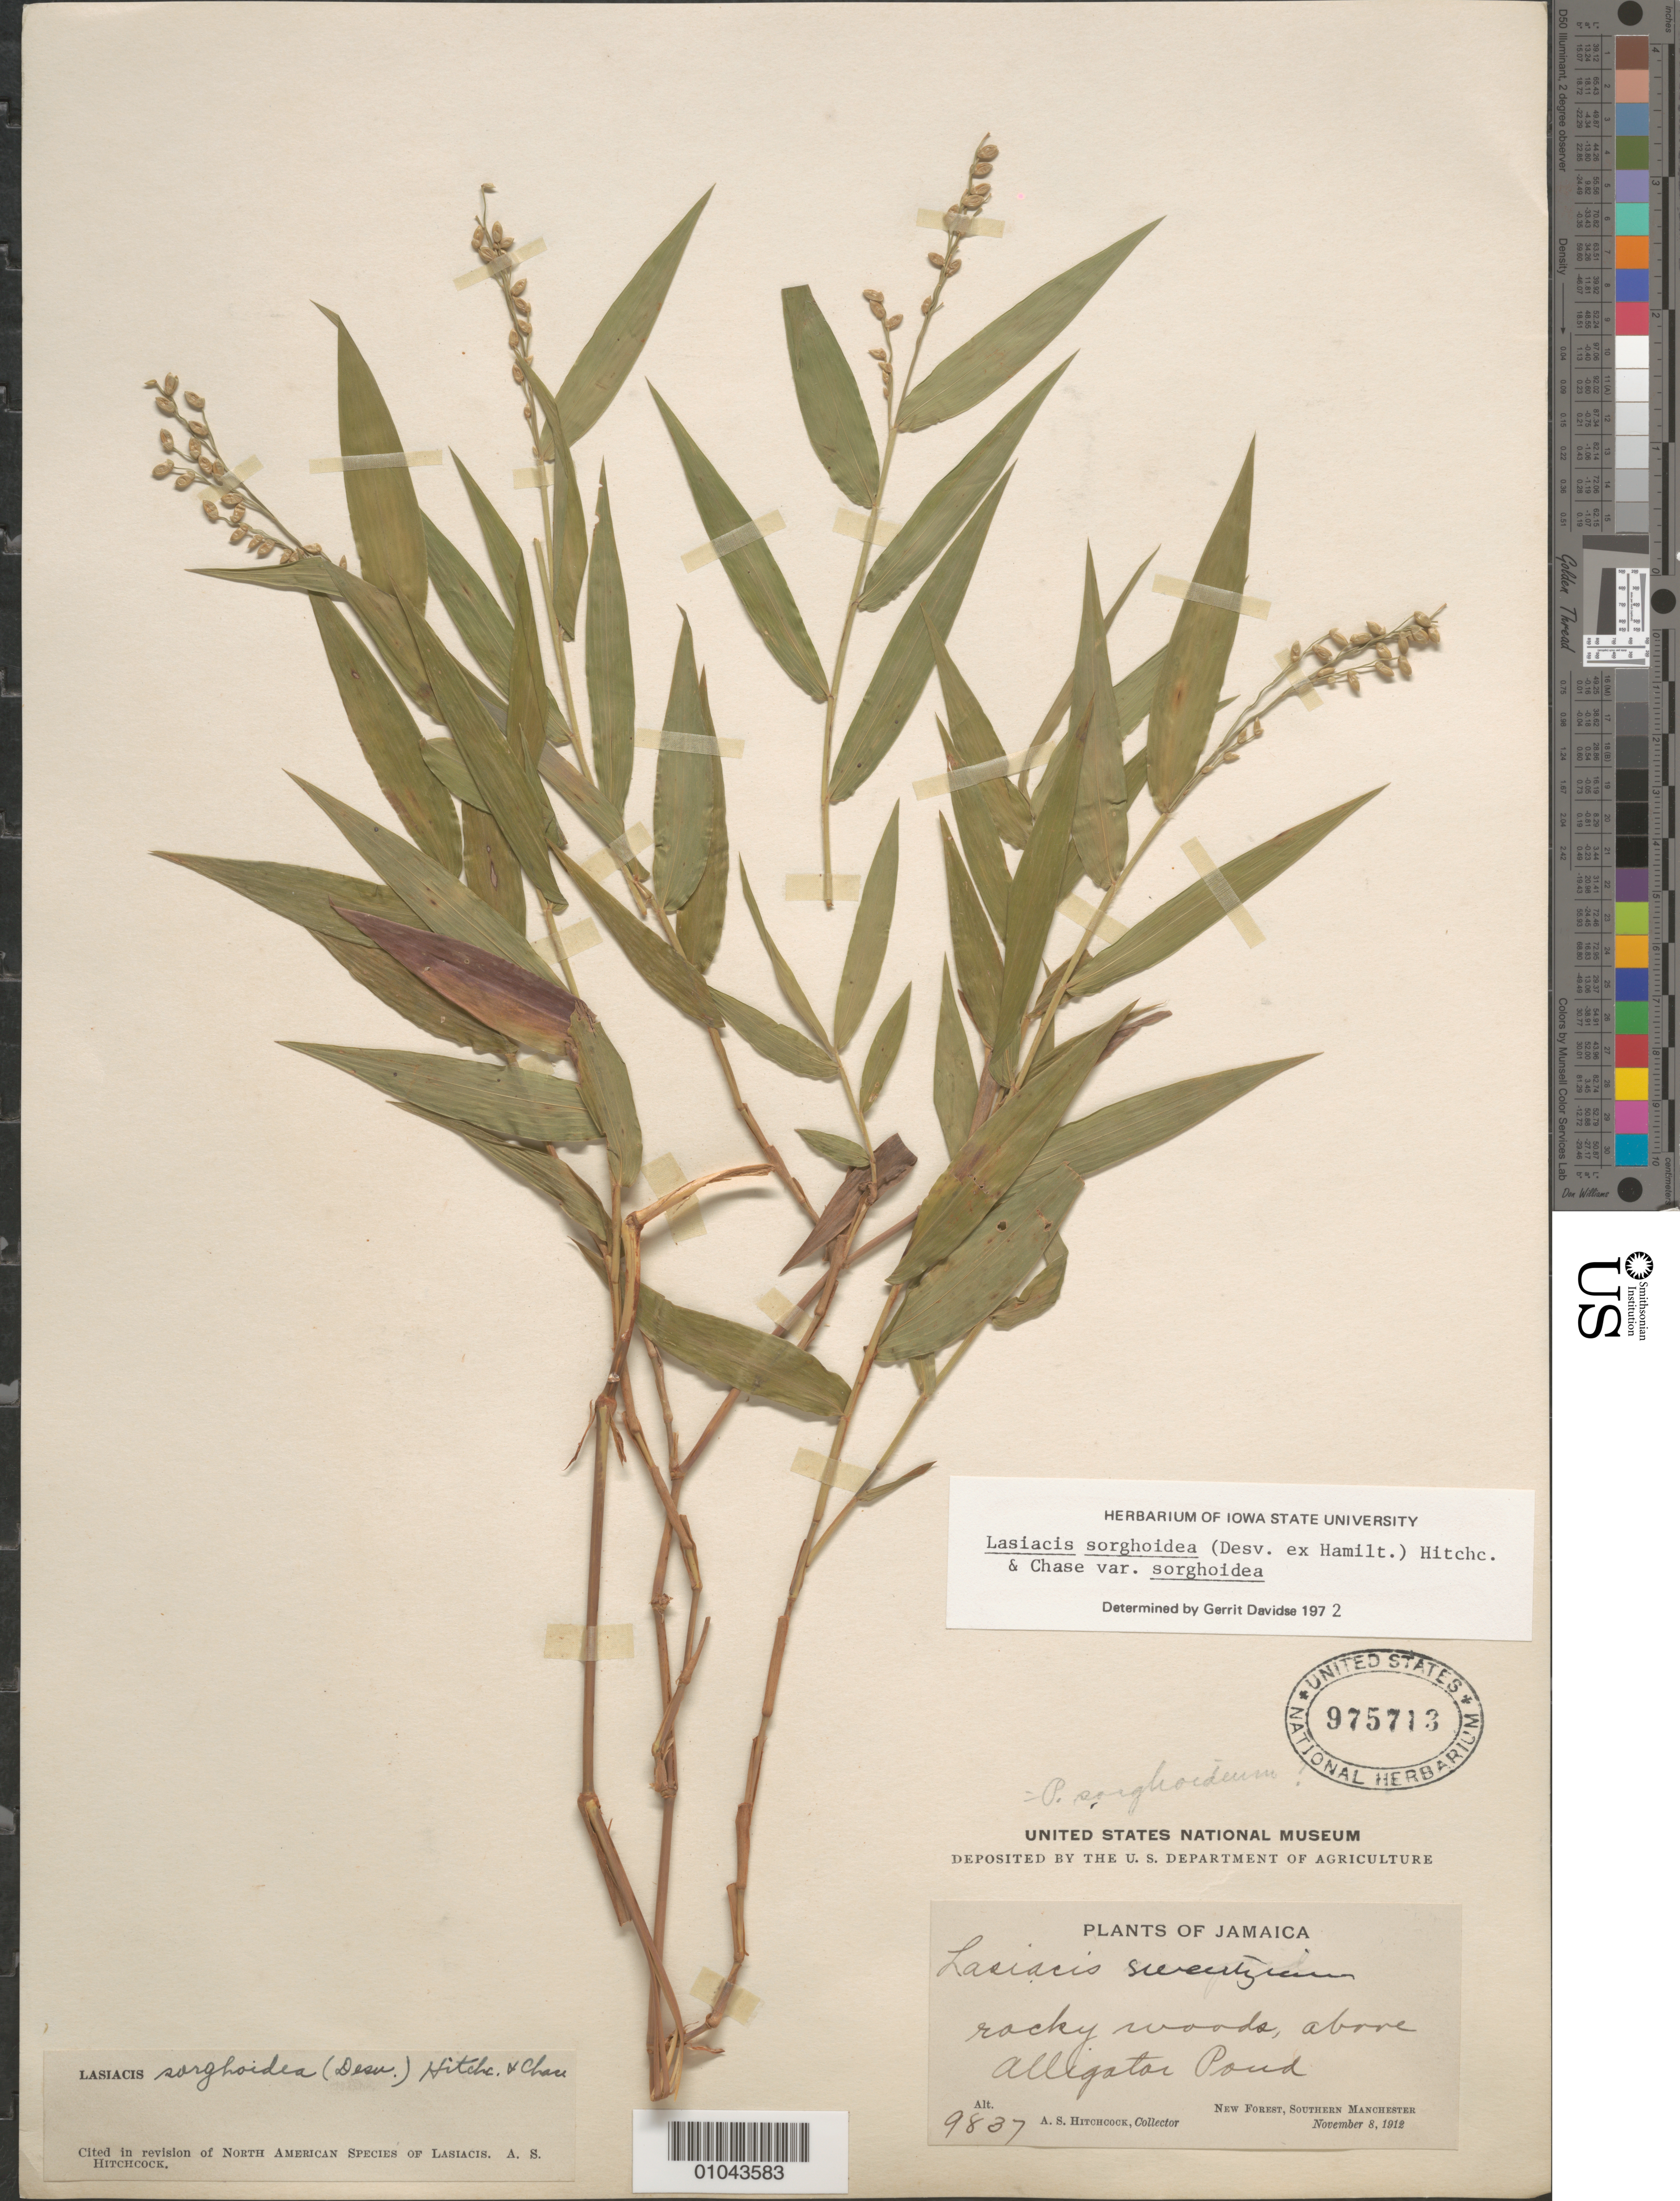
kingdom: Plantae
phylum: Tracheophyta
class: Liliopsida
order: Poales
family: Poaceae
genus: Lasiacis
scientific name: Lasiacis sorghoidea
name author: (Desv. ex Ham.) Hitchc. & Chase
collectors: A. S. Hitchcock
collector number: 9837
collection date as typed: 08 Nov 1912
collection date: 1912-11-08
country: Jamaica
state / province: Manchester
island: Jamaica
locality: New Forest, Southern Manchester, rocky woods above Alligator Pond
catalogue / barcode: US 975713